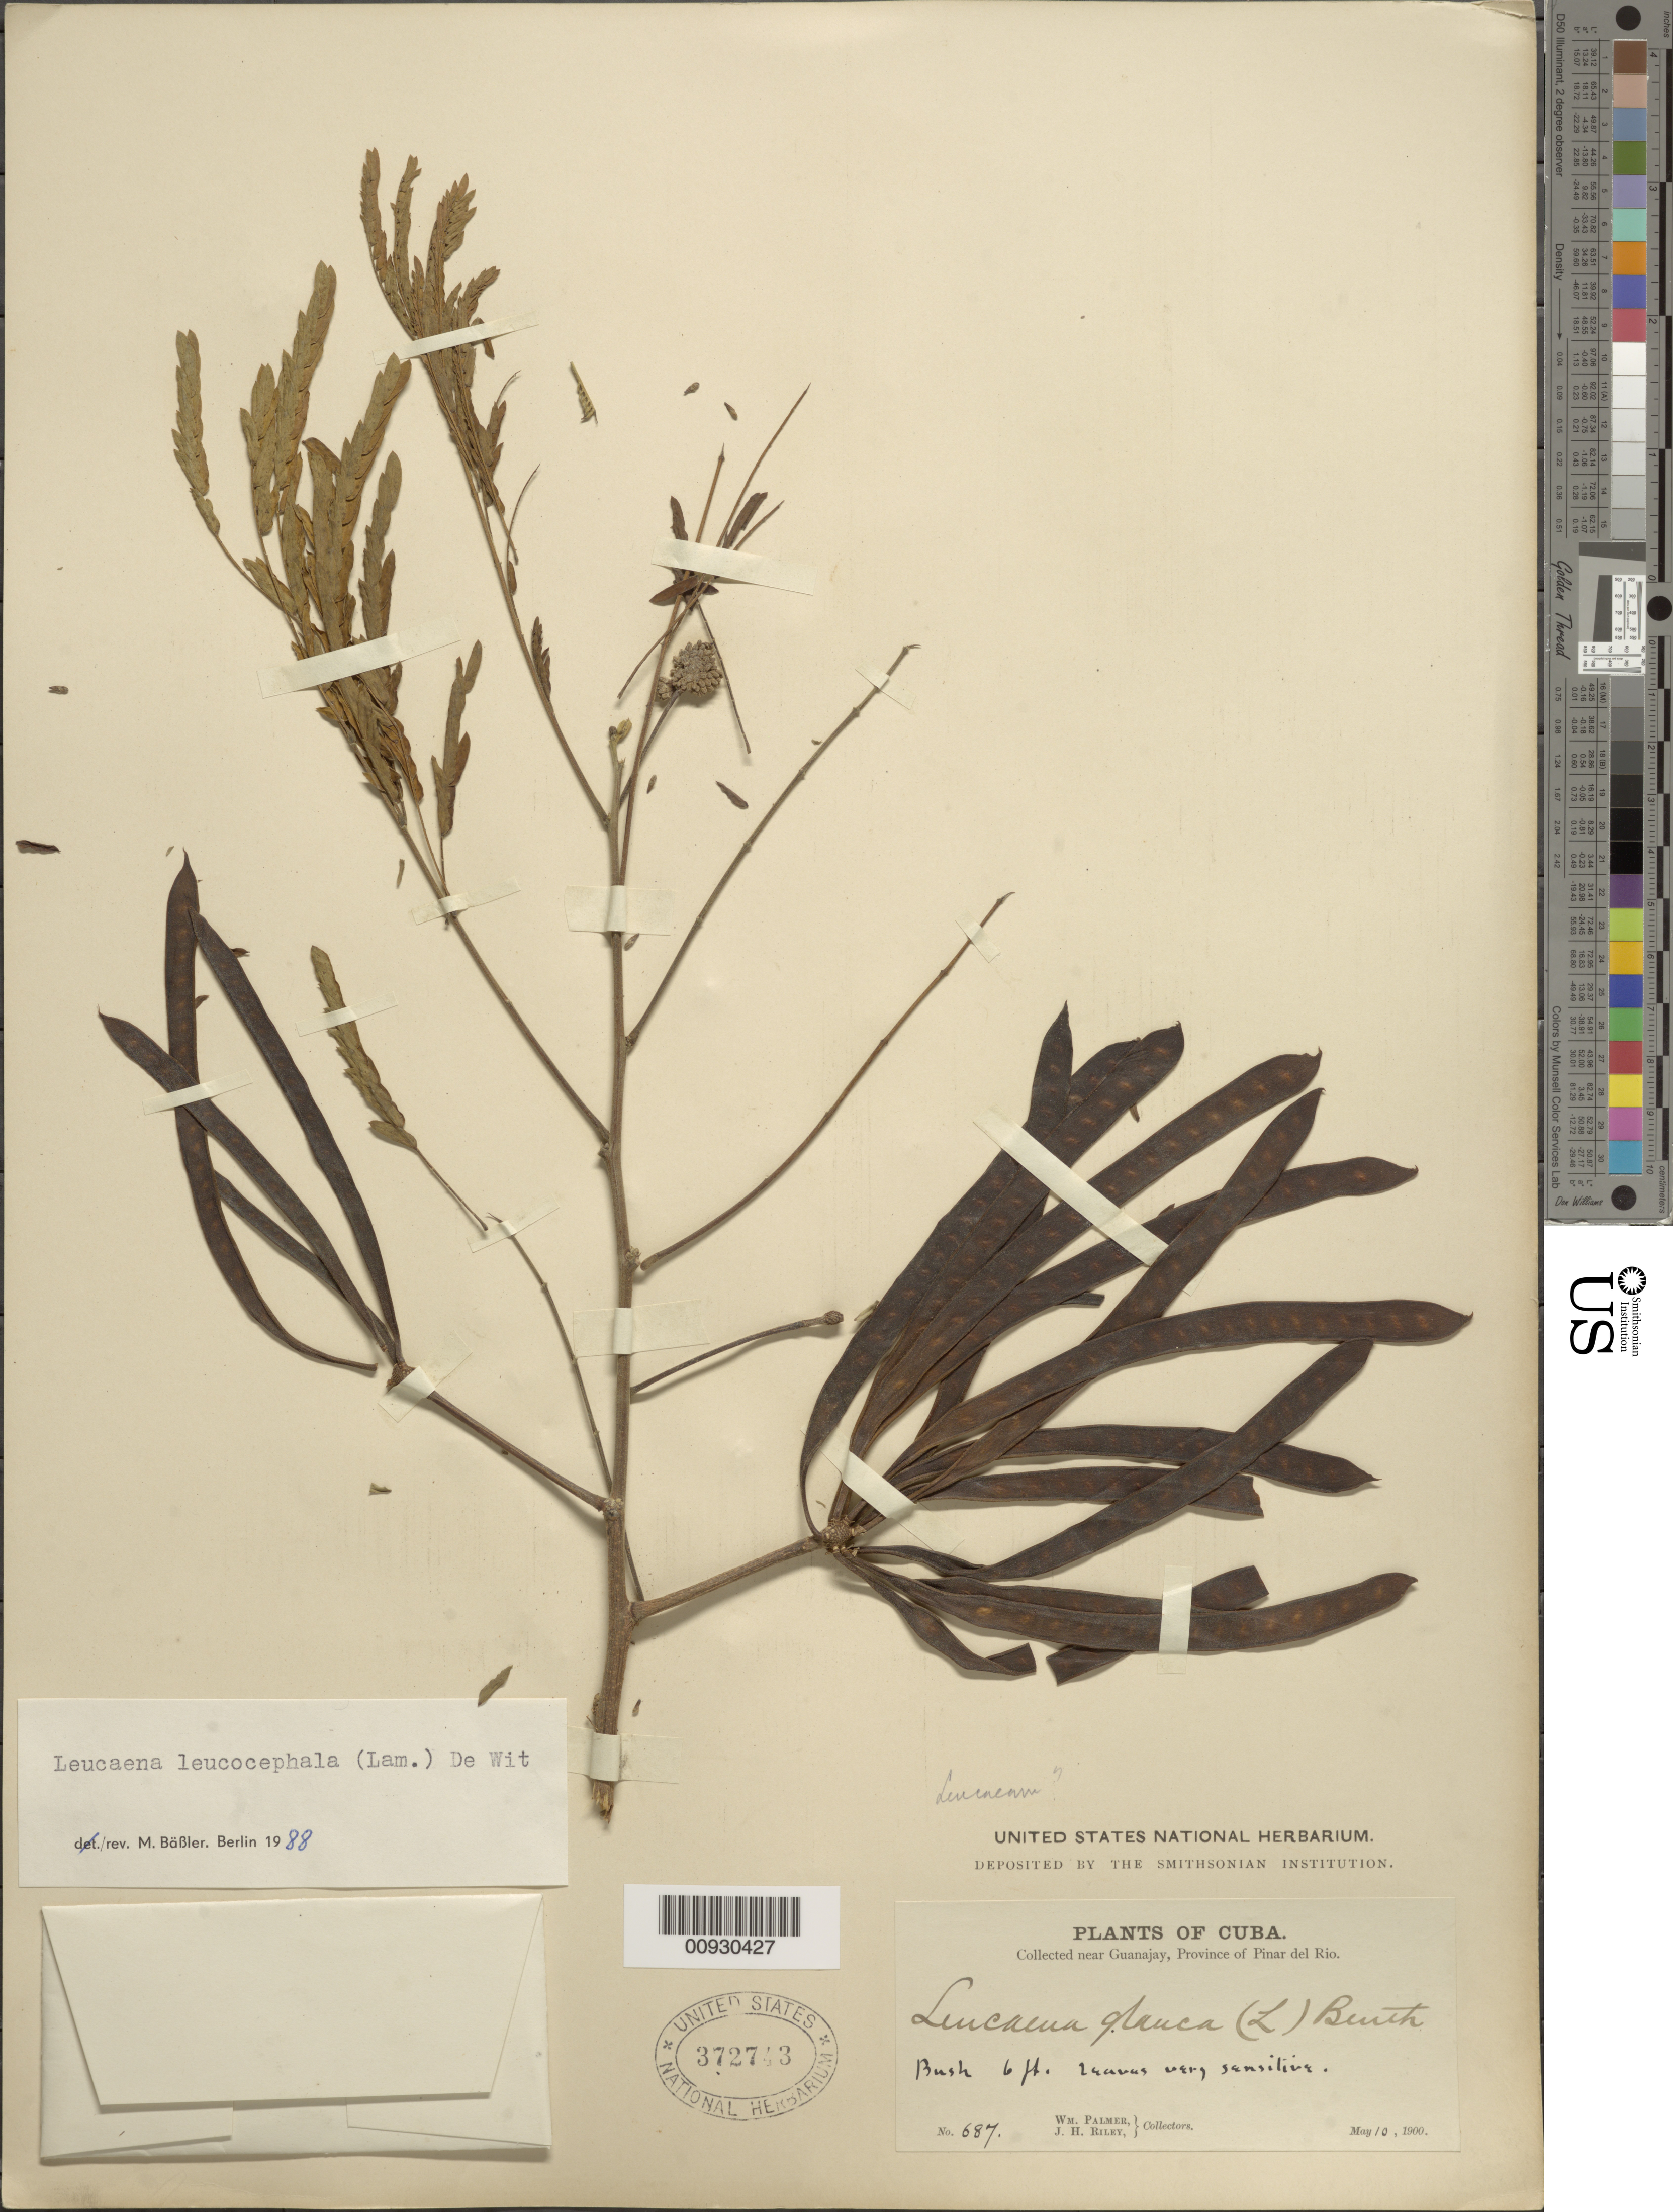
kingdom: Plantae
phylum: Tracheophyta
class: Magnoliopsida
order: Fabales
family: Fabaceae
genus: Leucaena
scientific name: Leucaena leucocephala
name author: (Lam.) de Wit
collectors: W. Palmer & J. H. Riley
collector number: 687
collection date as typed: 10 May 1900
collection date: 1900-05-10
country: Cuba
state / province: Pinar del Rio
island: Cuba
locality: near Guanajay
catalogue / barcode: US 372743